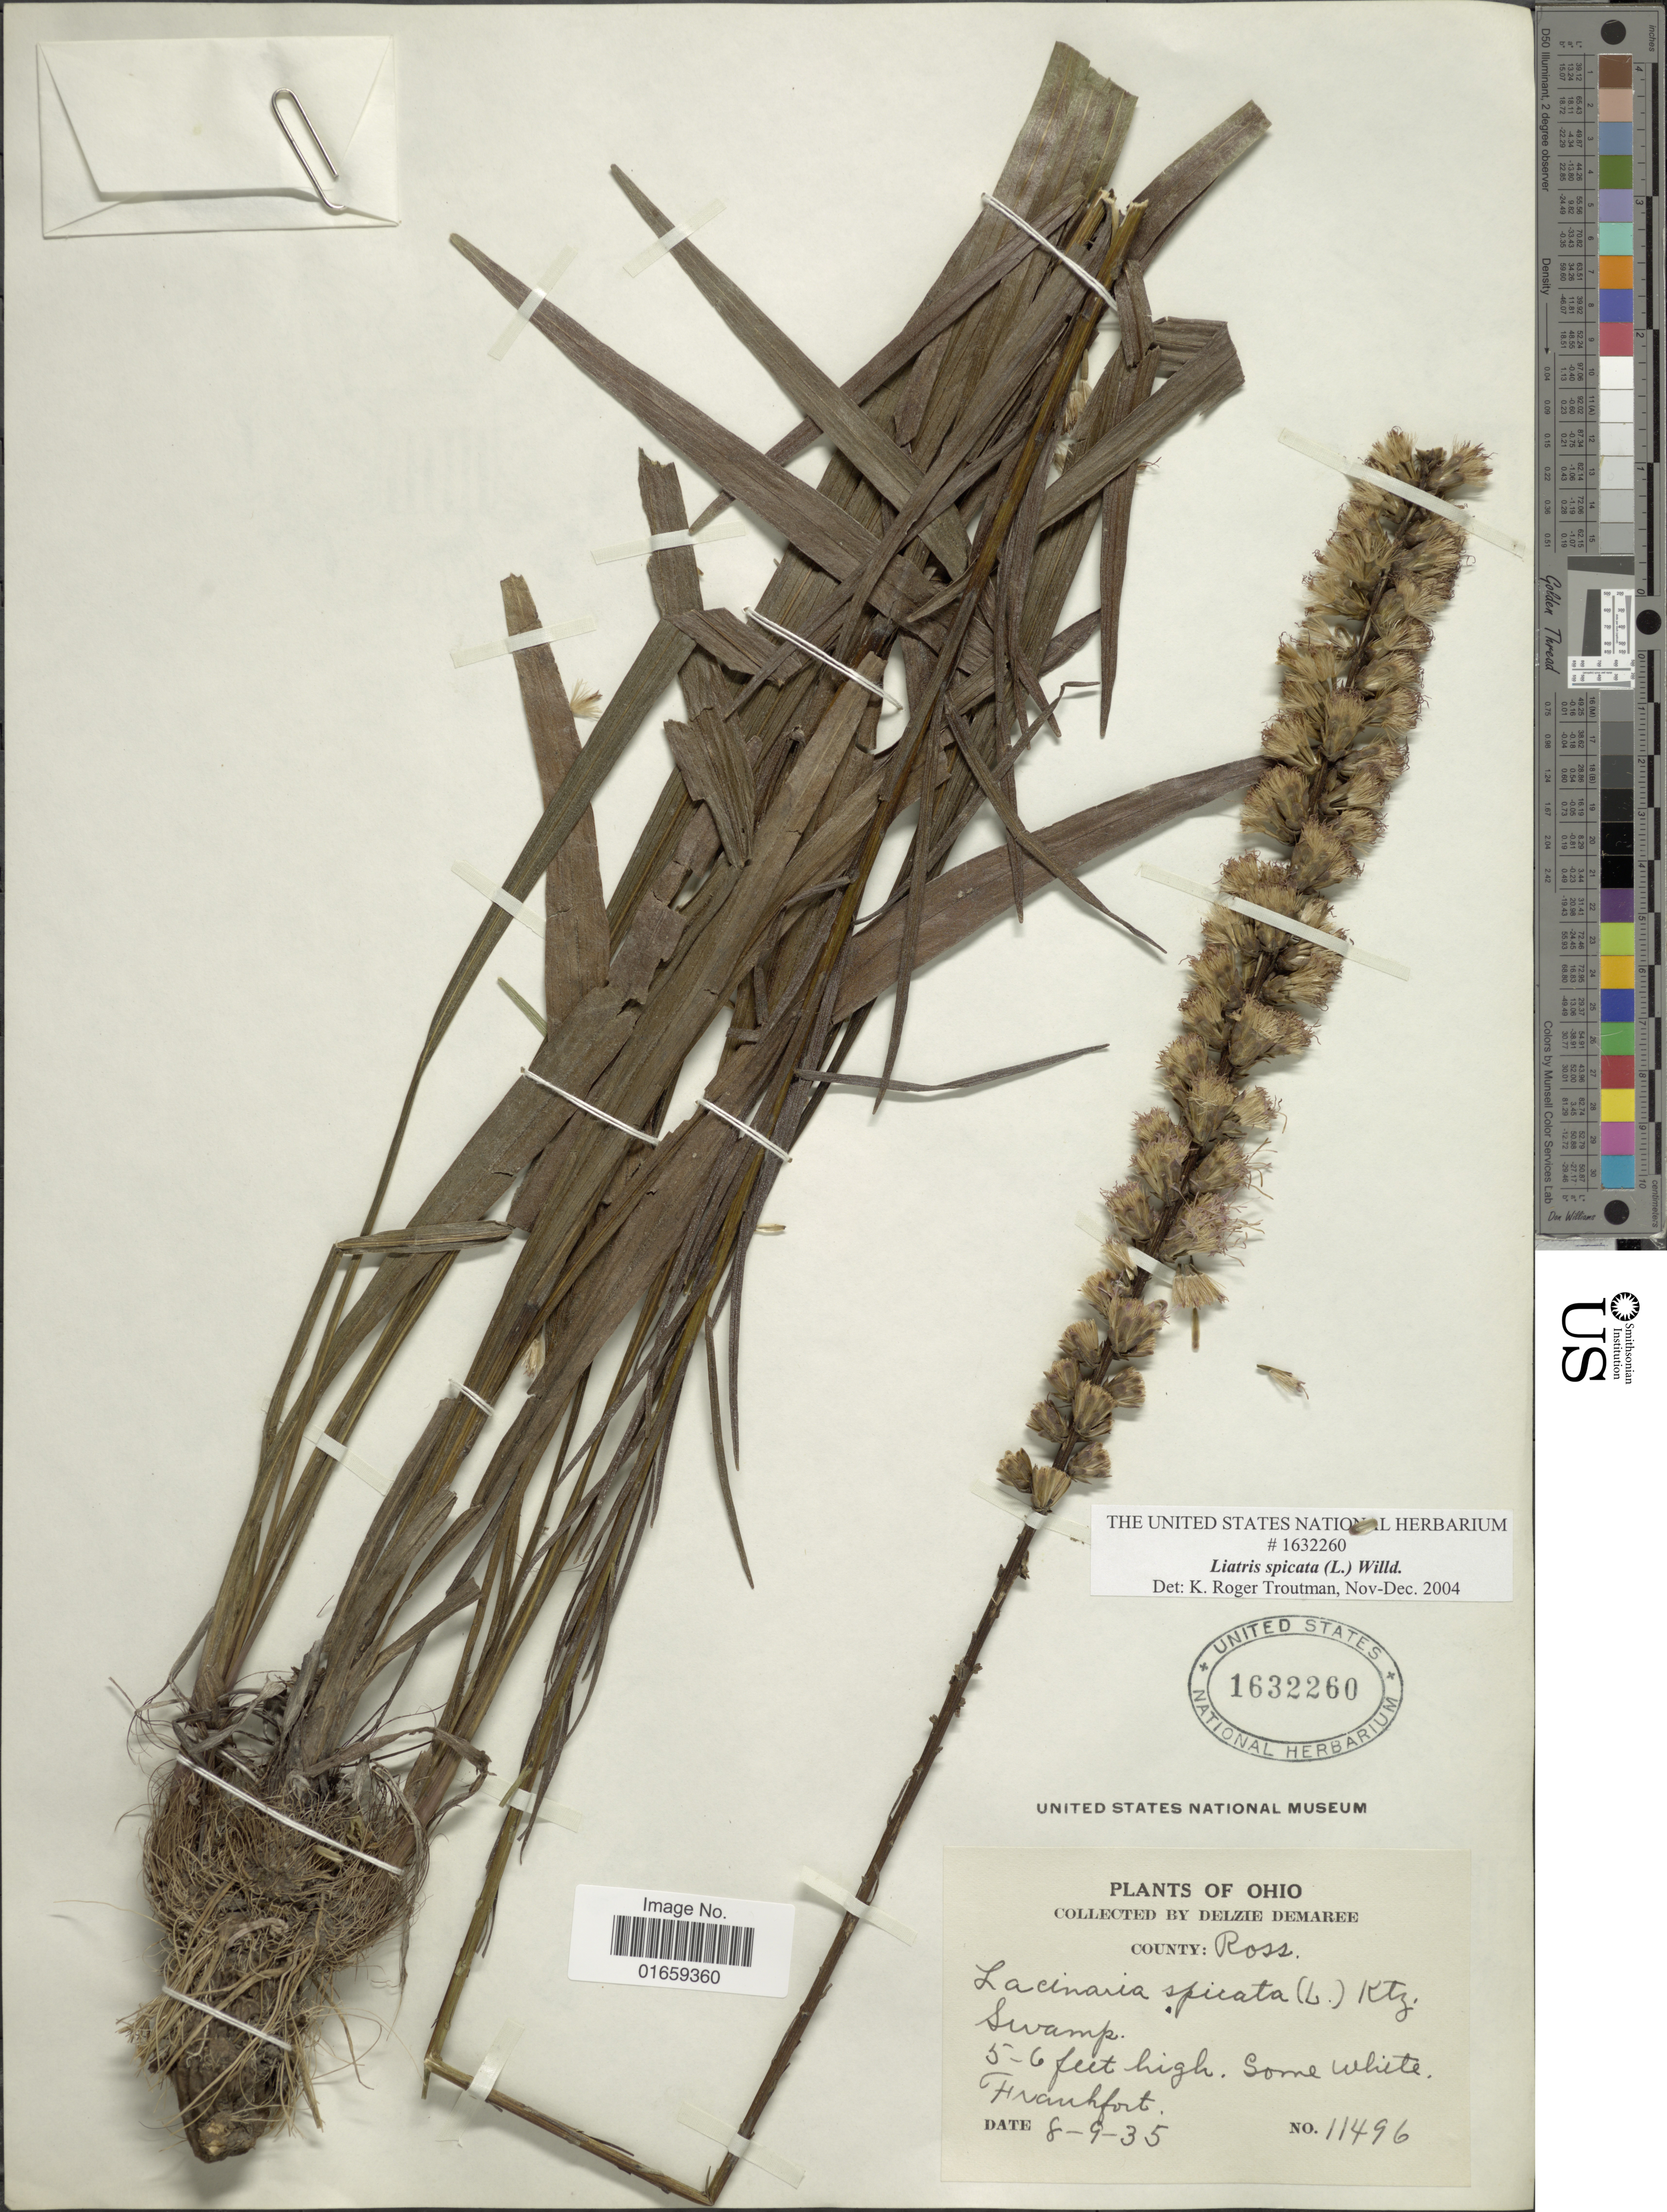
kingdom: Plantae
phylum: Tracheophyta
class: Magnoliopsida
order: Asterales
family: Asteraceae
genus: Liatris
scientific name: Liatris spicata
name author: (L.) Willd.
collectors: D. Demaree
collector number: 11496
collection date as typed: Transcribed d/m/y: 9/8/35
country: United States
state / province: Ohio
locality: County: Ross, Frankfort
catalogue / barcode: US 1632260